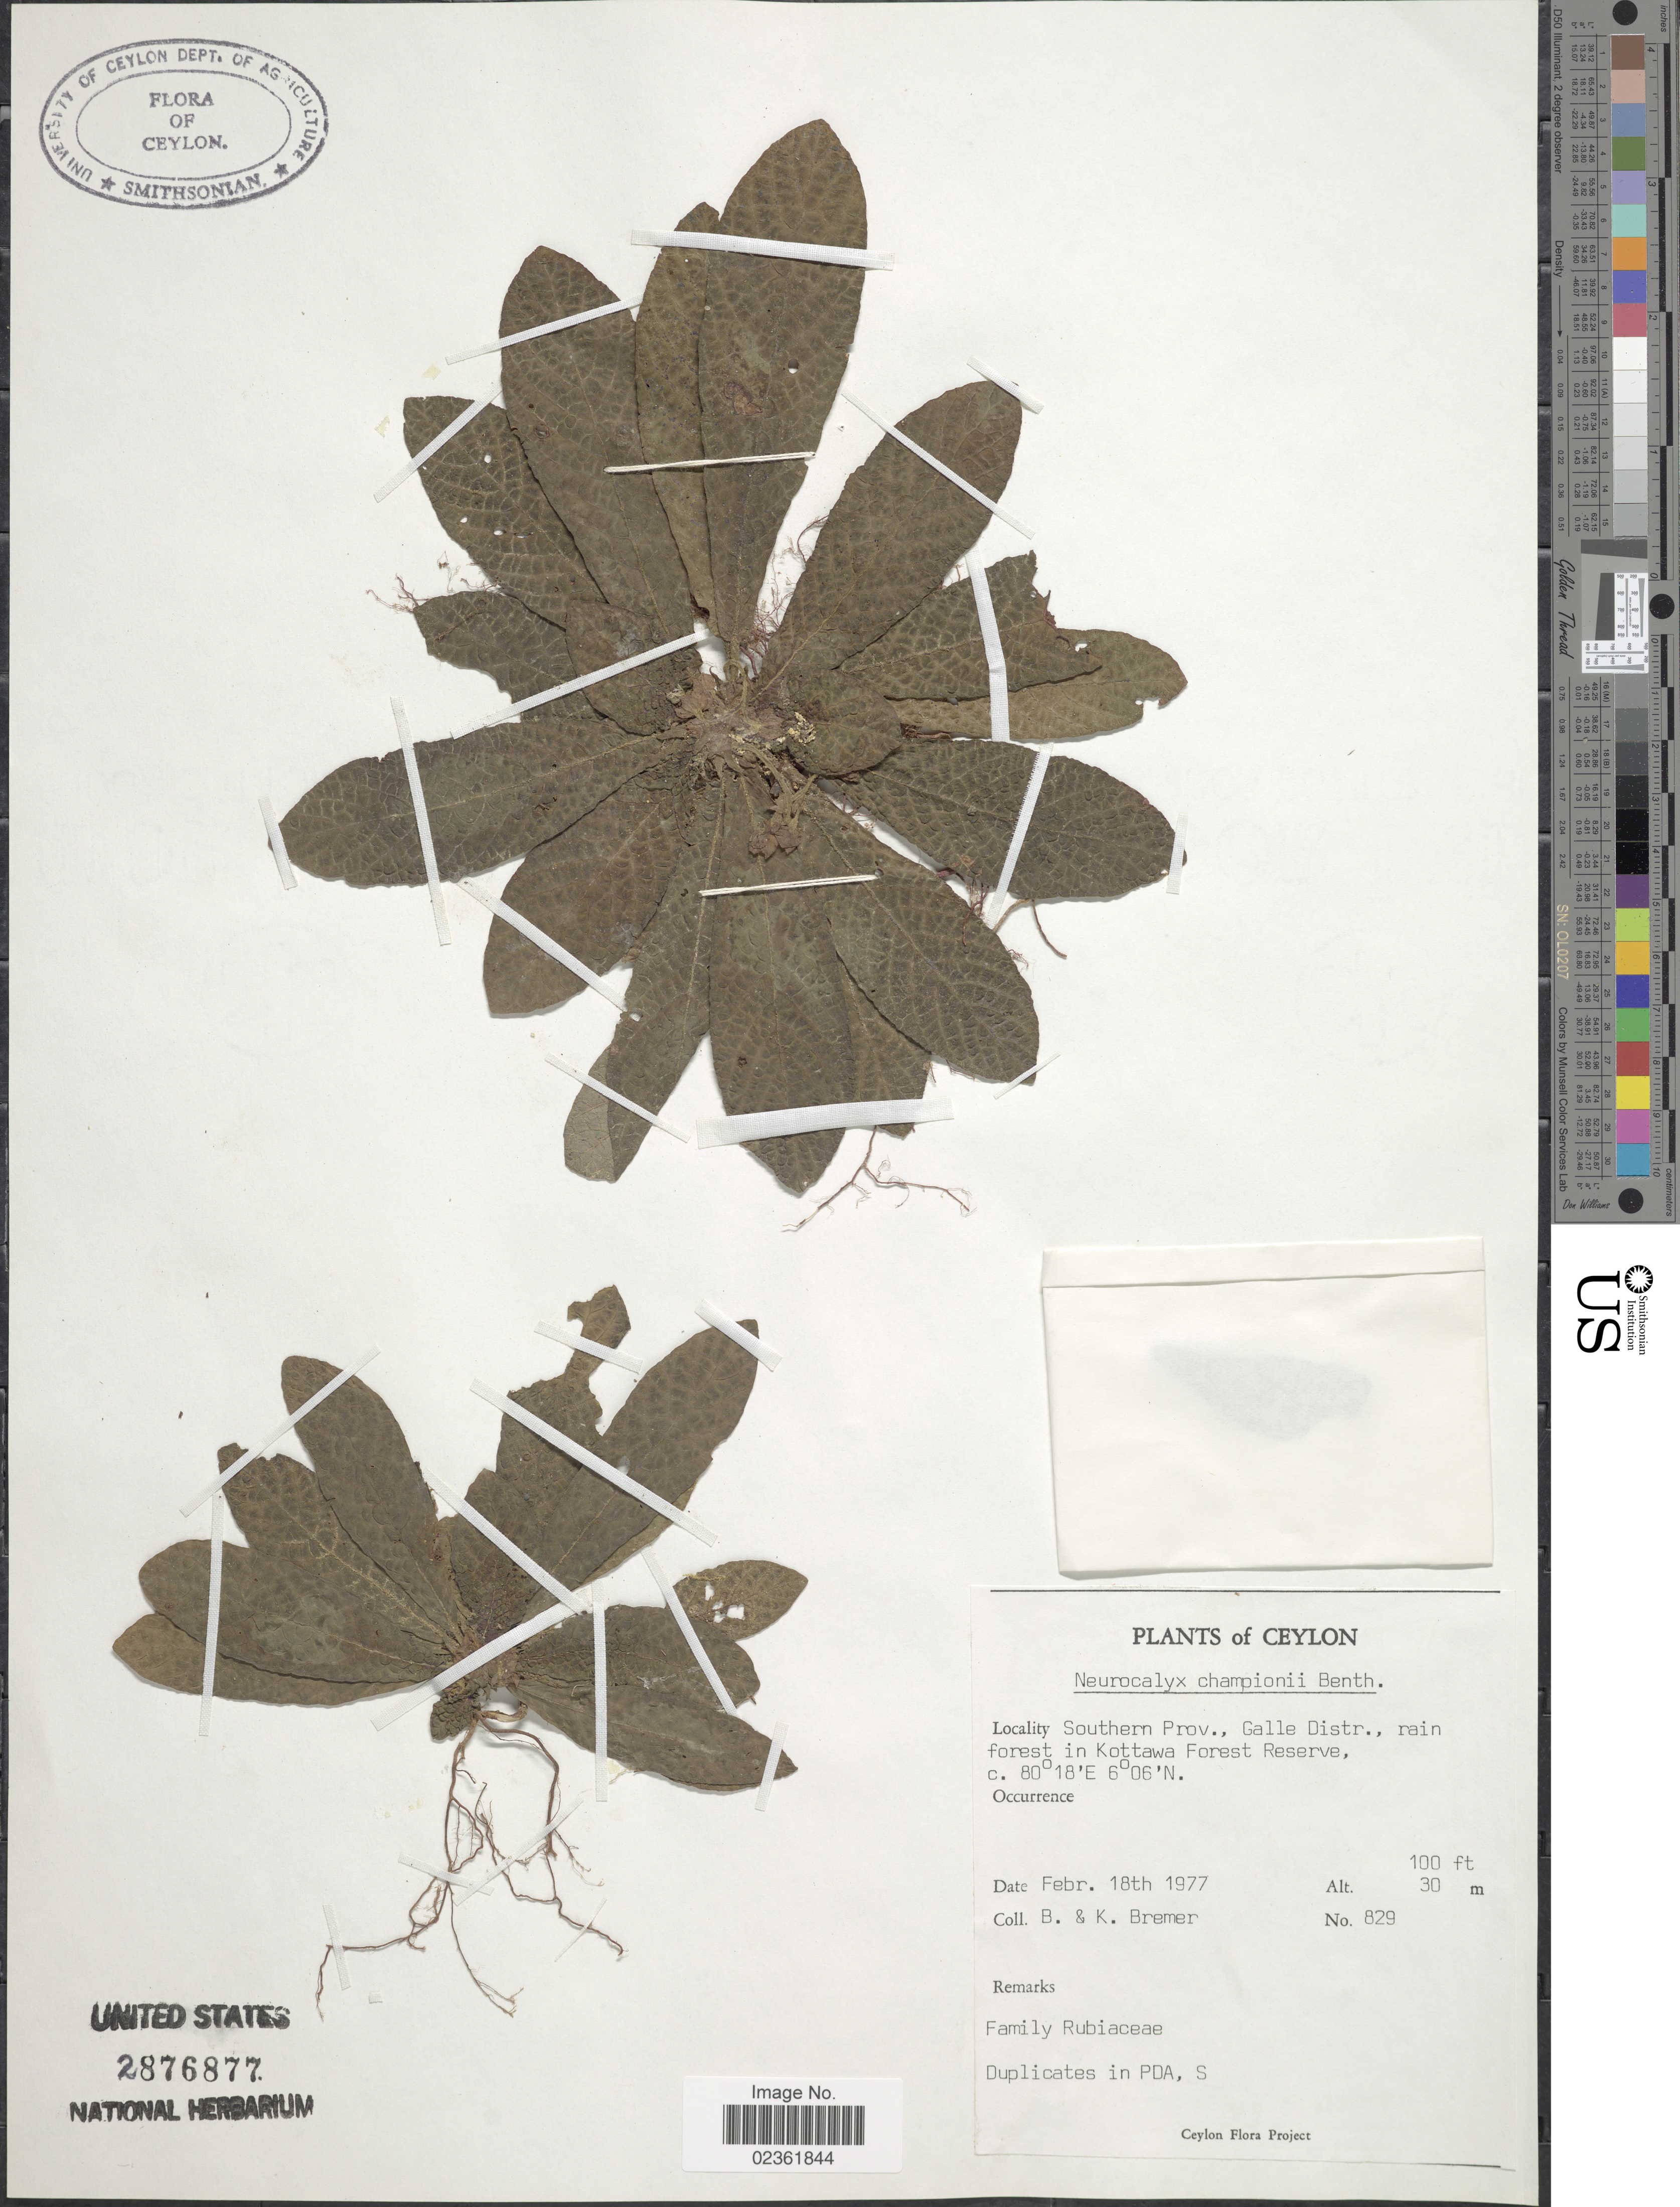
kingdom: Plantae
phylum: Tracheophyta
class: Magnoliopsida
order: Gentianales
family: Rubiaceae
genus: Neurocalyx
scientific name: Neurocalyx championii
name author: Benth. ex Thwaites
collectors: B. Bremer & K. Bremer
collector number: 829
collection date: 1977-02-18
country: Sri Lanka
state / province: Southern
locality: Ceylon, Galle Distr., rain forest in Kottawa Forest Reserve.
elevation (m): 30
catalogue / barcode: US 2876877